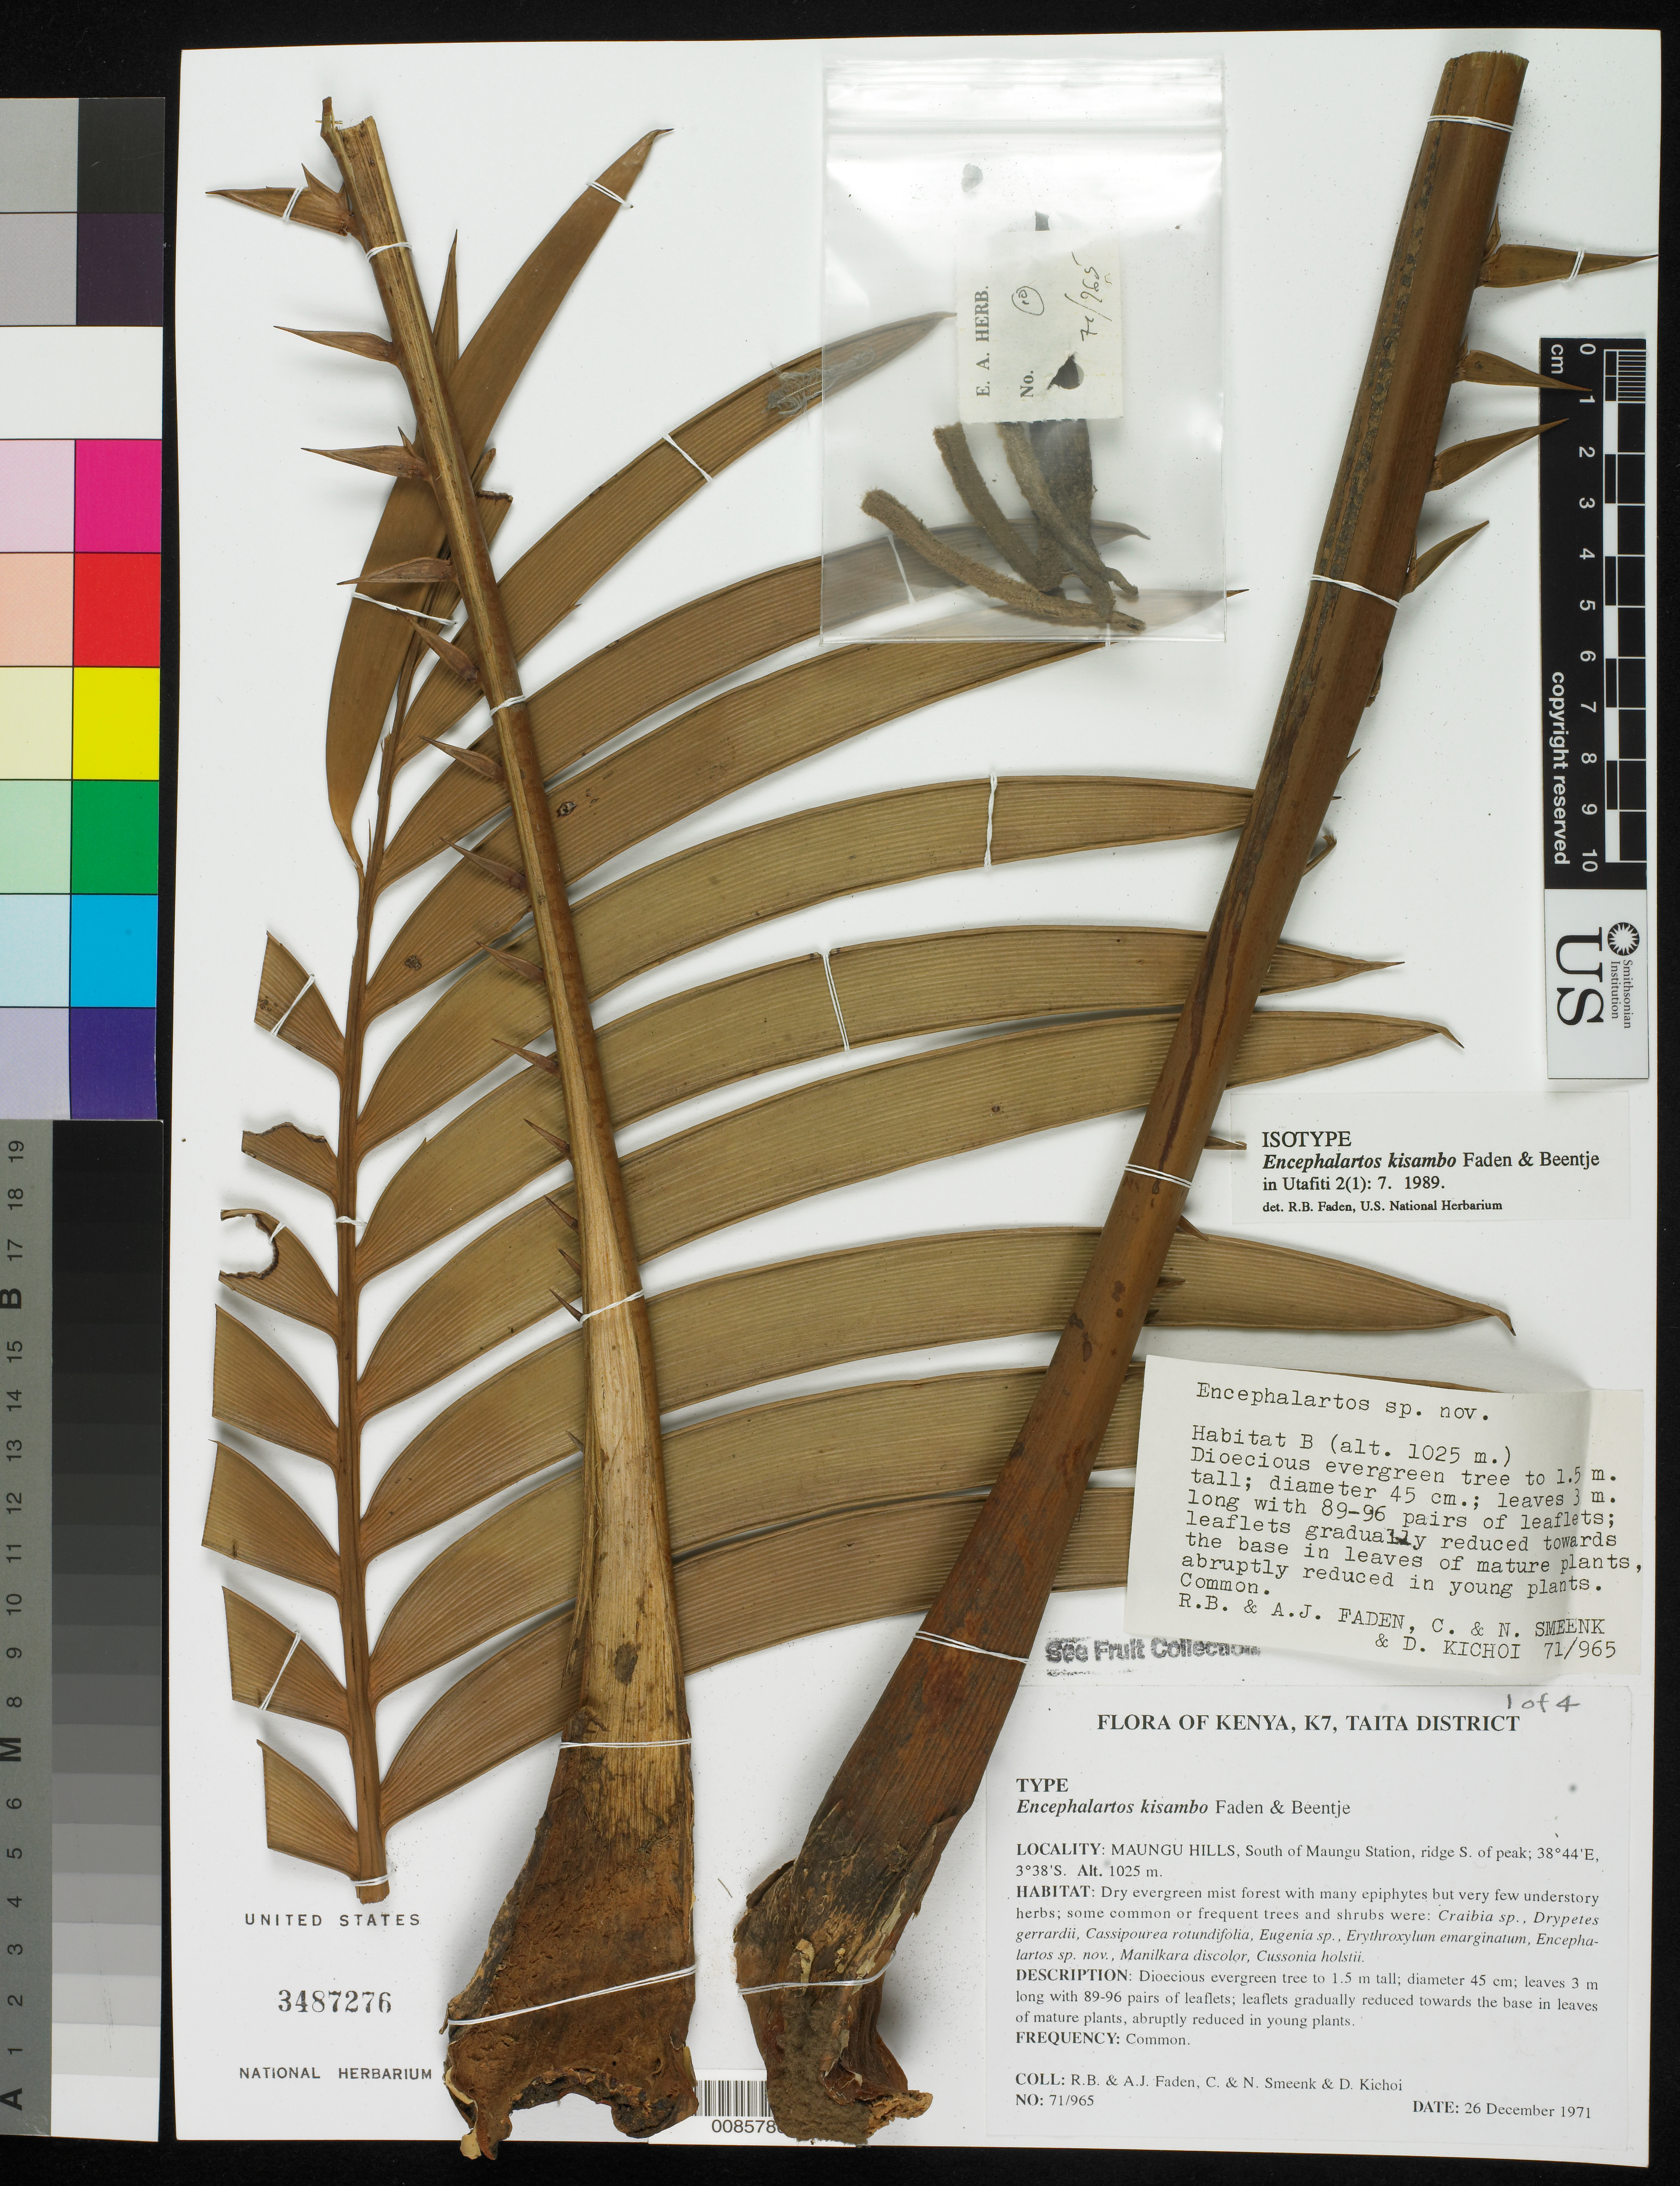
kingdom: Plantae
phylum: Tracheophyta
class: Cycadopsida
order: Cycadales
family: Zamiaceae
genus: Encephalartos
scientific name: Encephalartos kisambo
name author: Faden & Beentje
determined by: Faden, Robert B., (US), Smithsonian Institution - National Museum of Natural History (UNITED STATES)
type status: Isotype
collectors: R. B. Faden, A. J. Faden, C. Smeenk, N. Smeenk & D. Kichoi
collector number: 71/965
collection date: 1971-12-26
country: Kenya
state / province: Taita Taveta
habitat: Dry evergreen mist forest w/ many epiphytes but very few understory herbs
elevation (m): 1025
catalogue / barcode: US 3487276